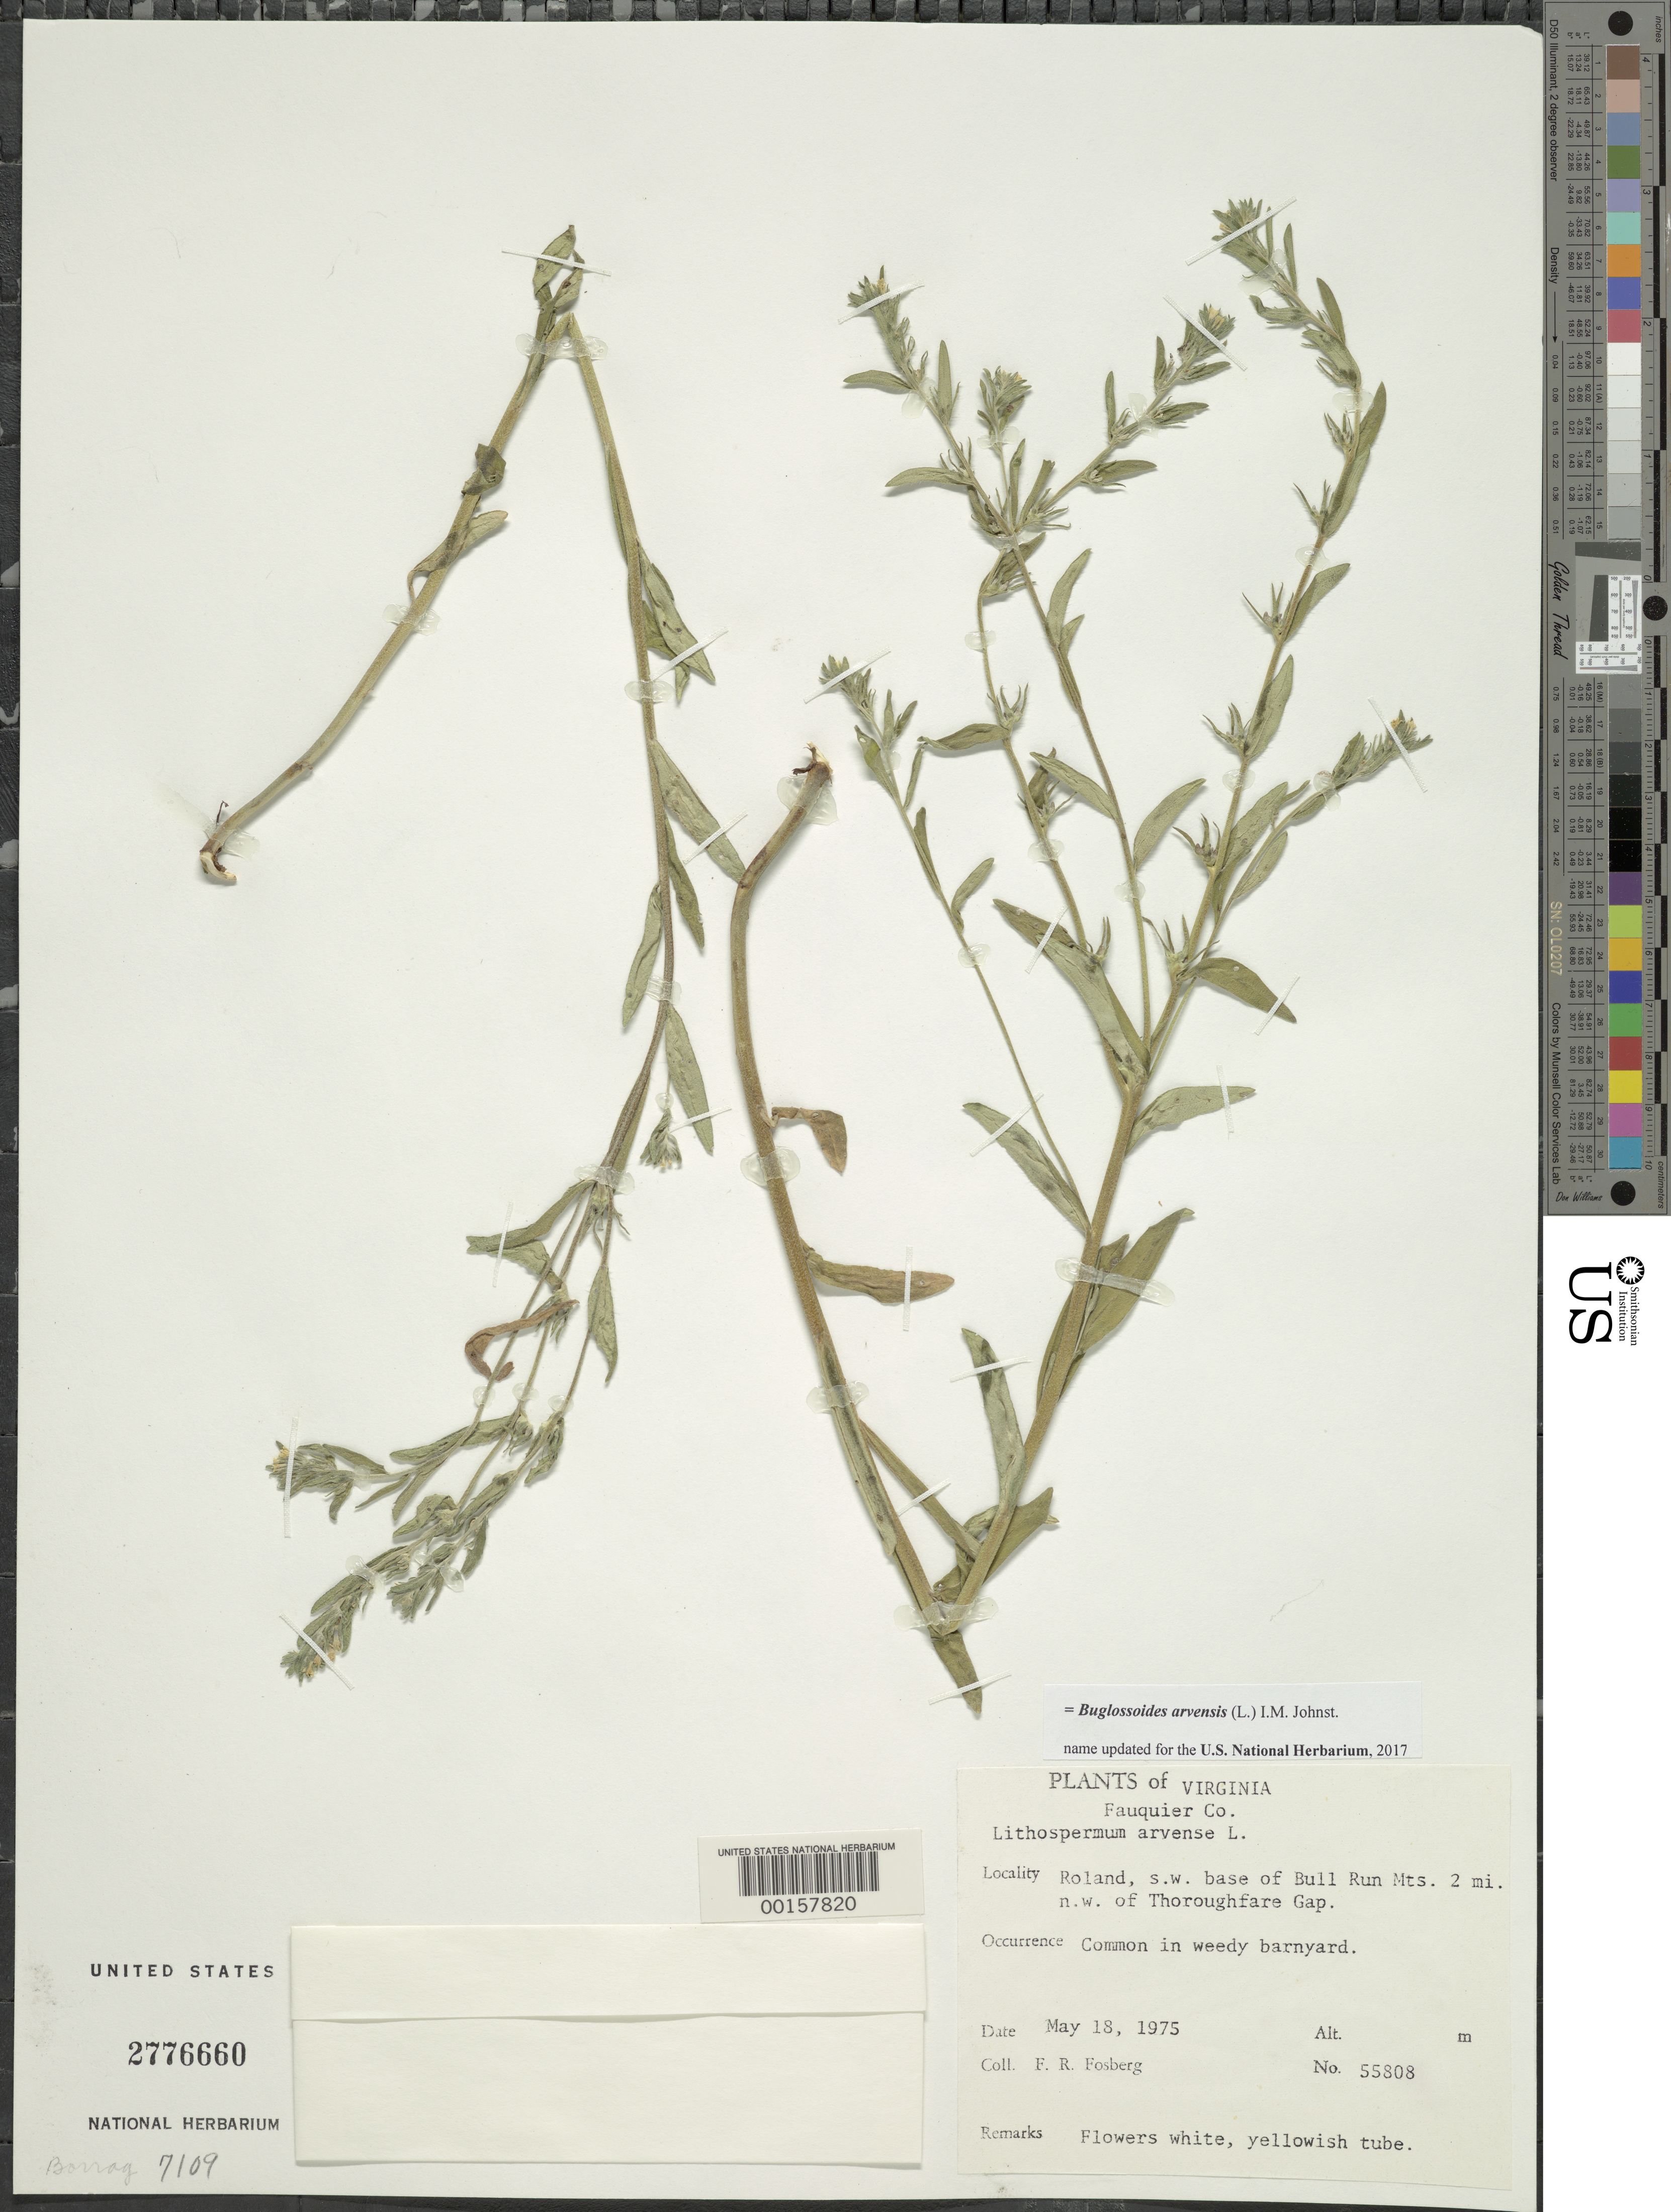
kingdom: Plantae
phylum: Tracheophyta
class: Magnoliopsida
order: Boraginales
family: Boraginaceae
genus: Buglossoides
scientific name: Buglossoides arvensis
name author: (L.) I.M. Johnst.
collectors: F. R. Fosberg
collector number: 55808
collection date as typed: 18 May 1975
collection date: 1975-05-18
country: United States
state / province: Virginia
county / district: Fauquier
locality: Roland NW of Thorofare Gap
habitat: Weedy barnyard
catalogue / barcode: US 2776660